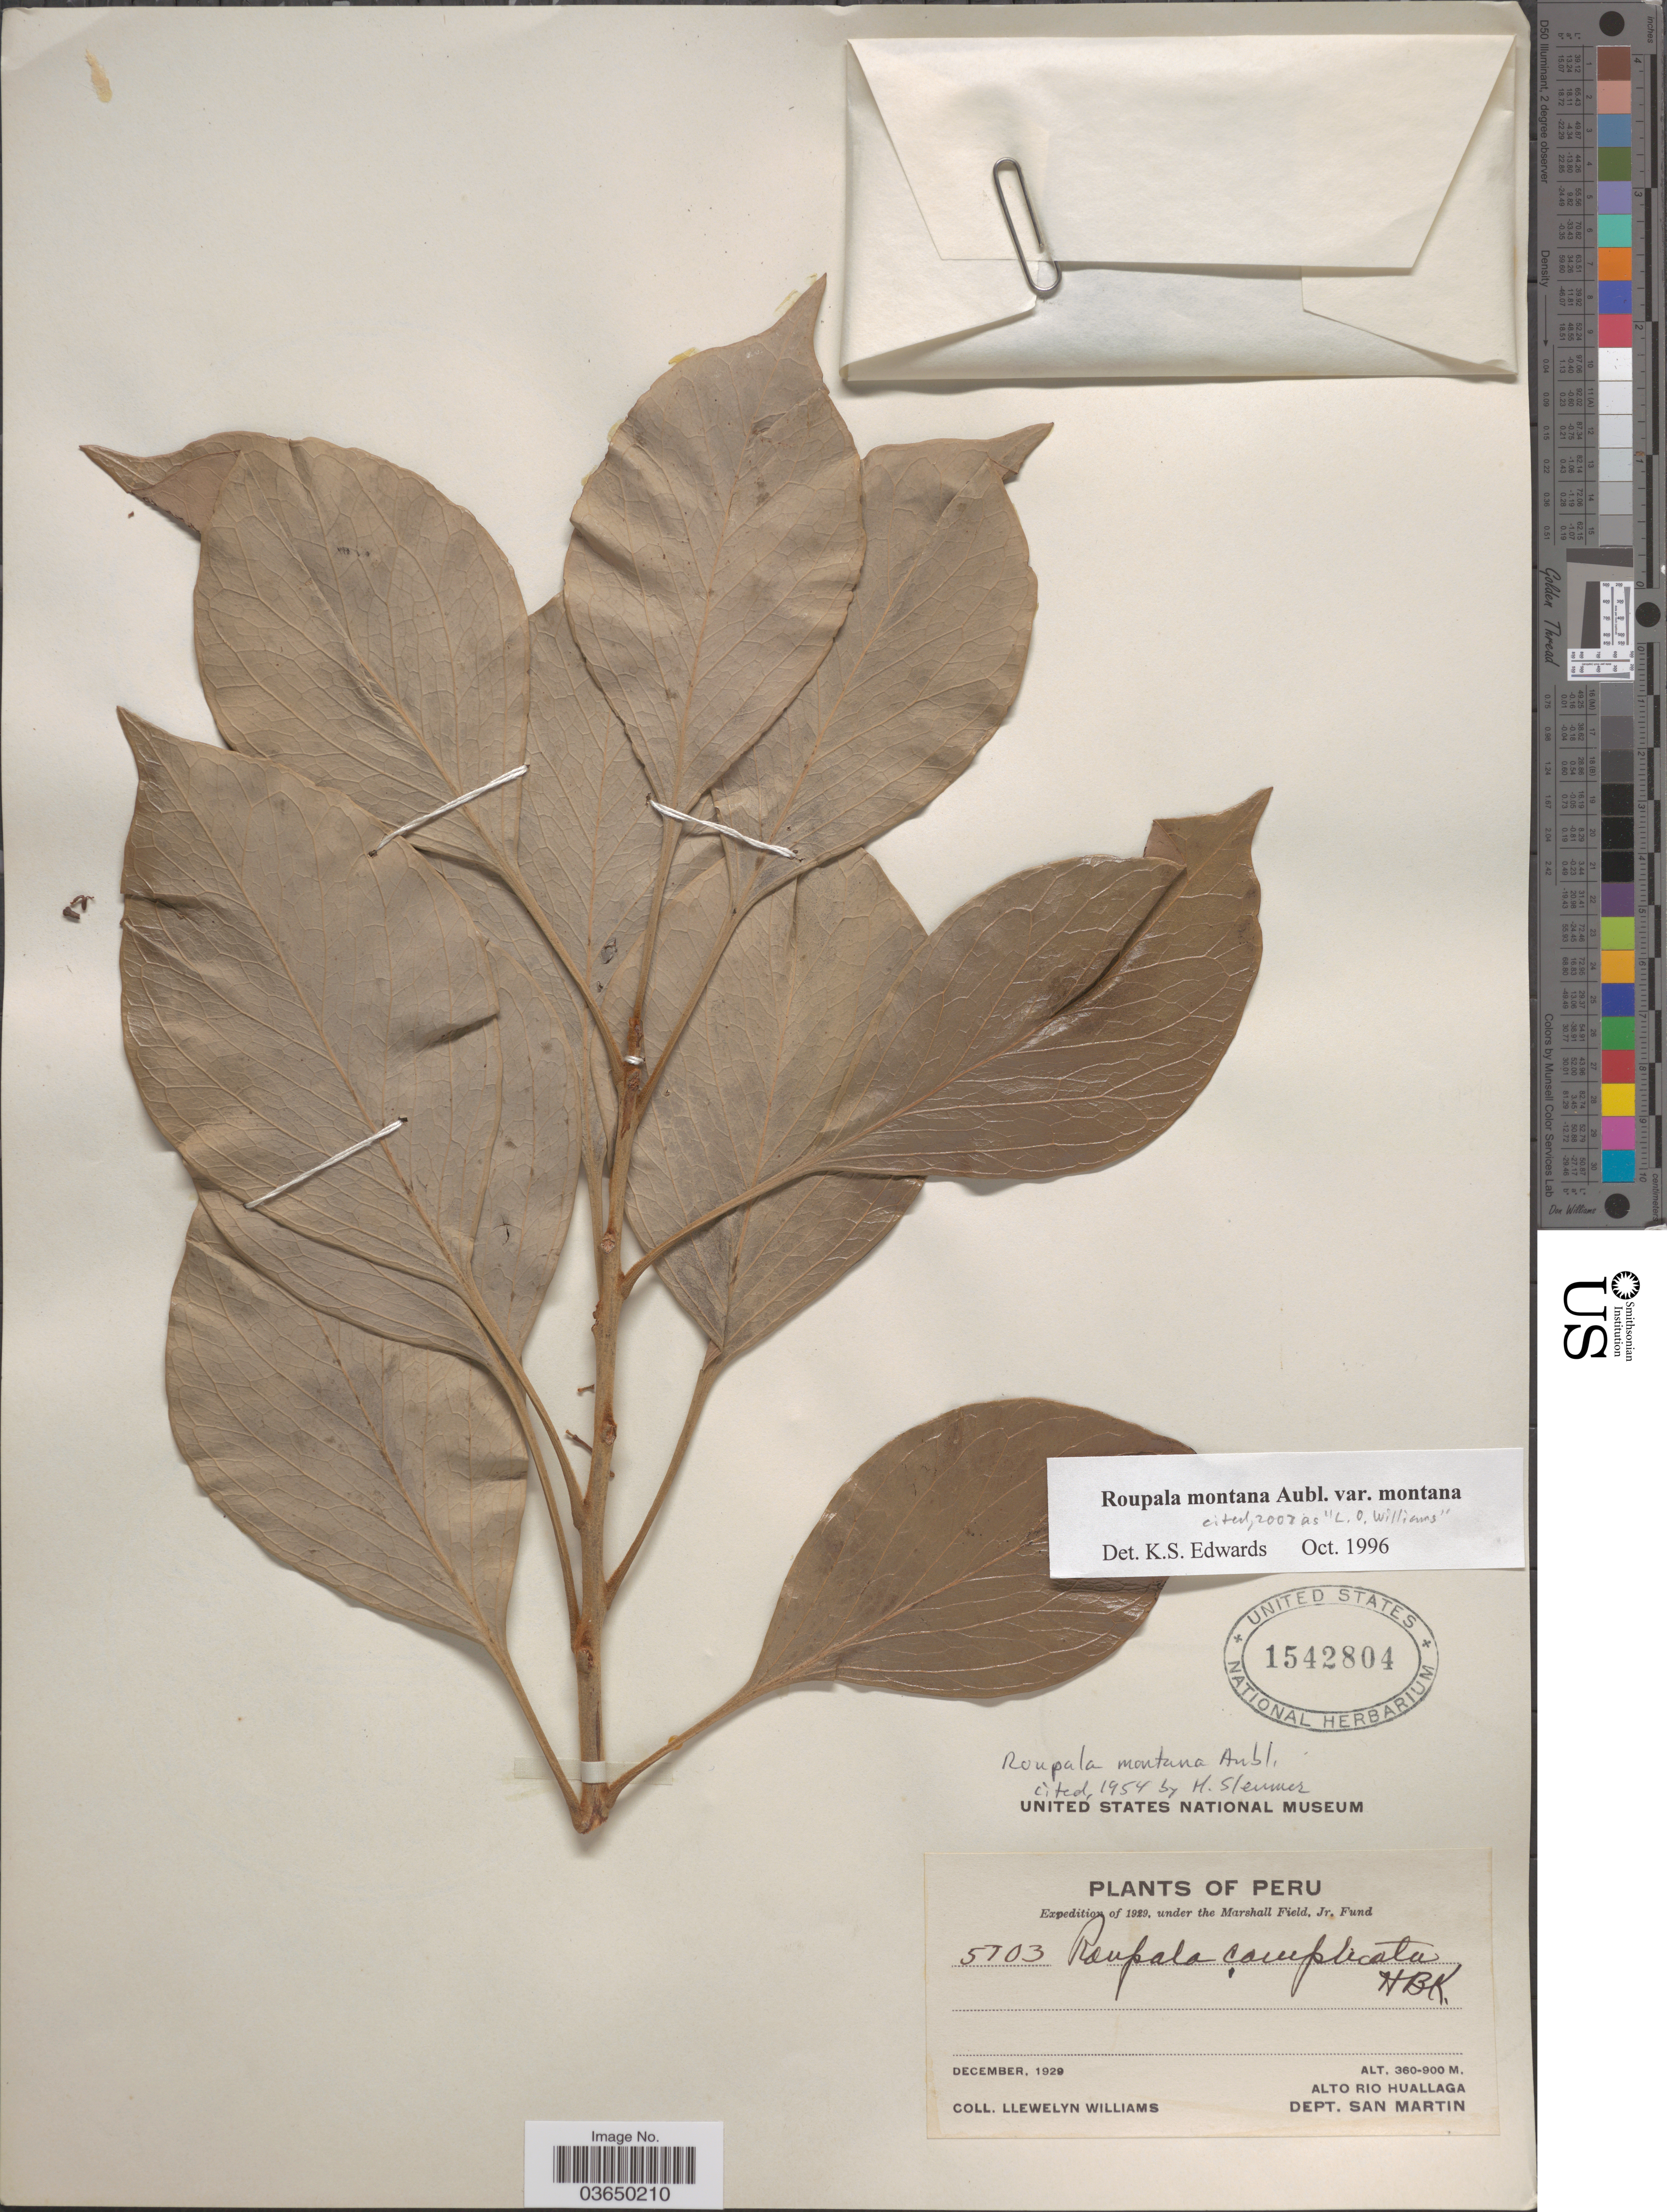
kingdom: Plantae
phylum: Tracheophyta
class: Magnoliopsida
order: Proteales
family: Proteaceae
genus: Roupala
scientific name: Roupala montana var. montana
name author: Aubl.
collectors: Ll. Williams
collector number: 5703*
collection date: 1929-12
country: Peru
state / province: San Martín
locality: Alto Rio Huallaga. Dept. San Martin.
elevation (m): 360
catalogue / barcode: US 1542804